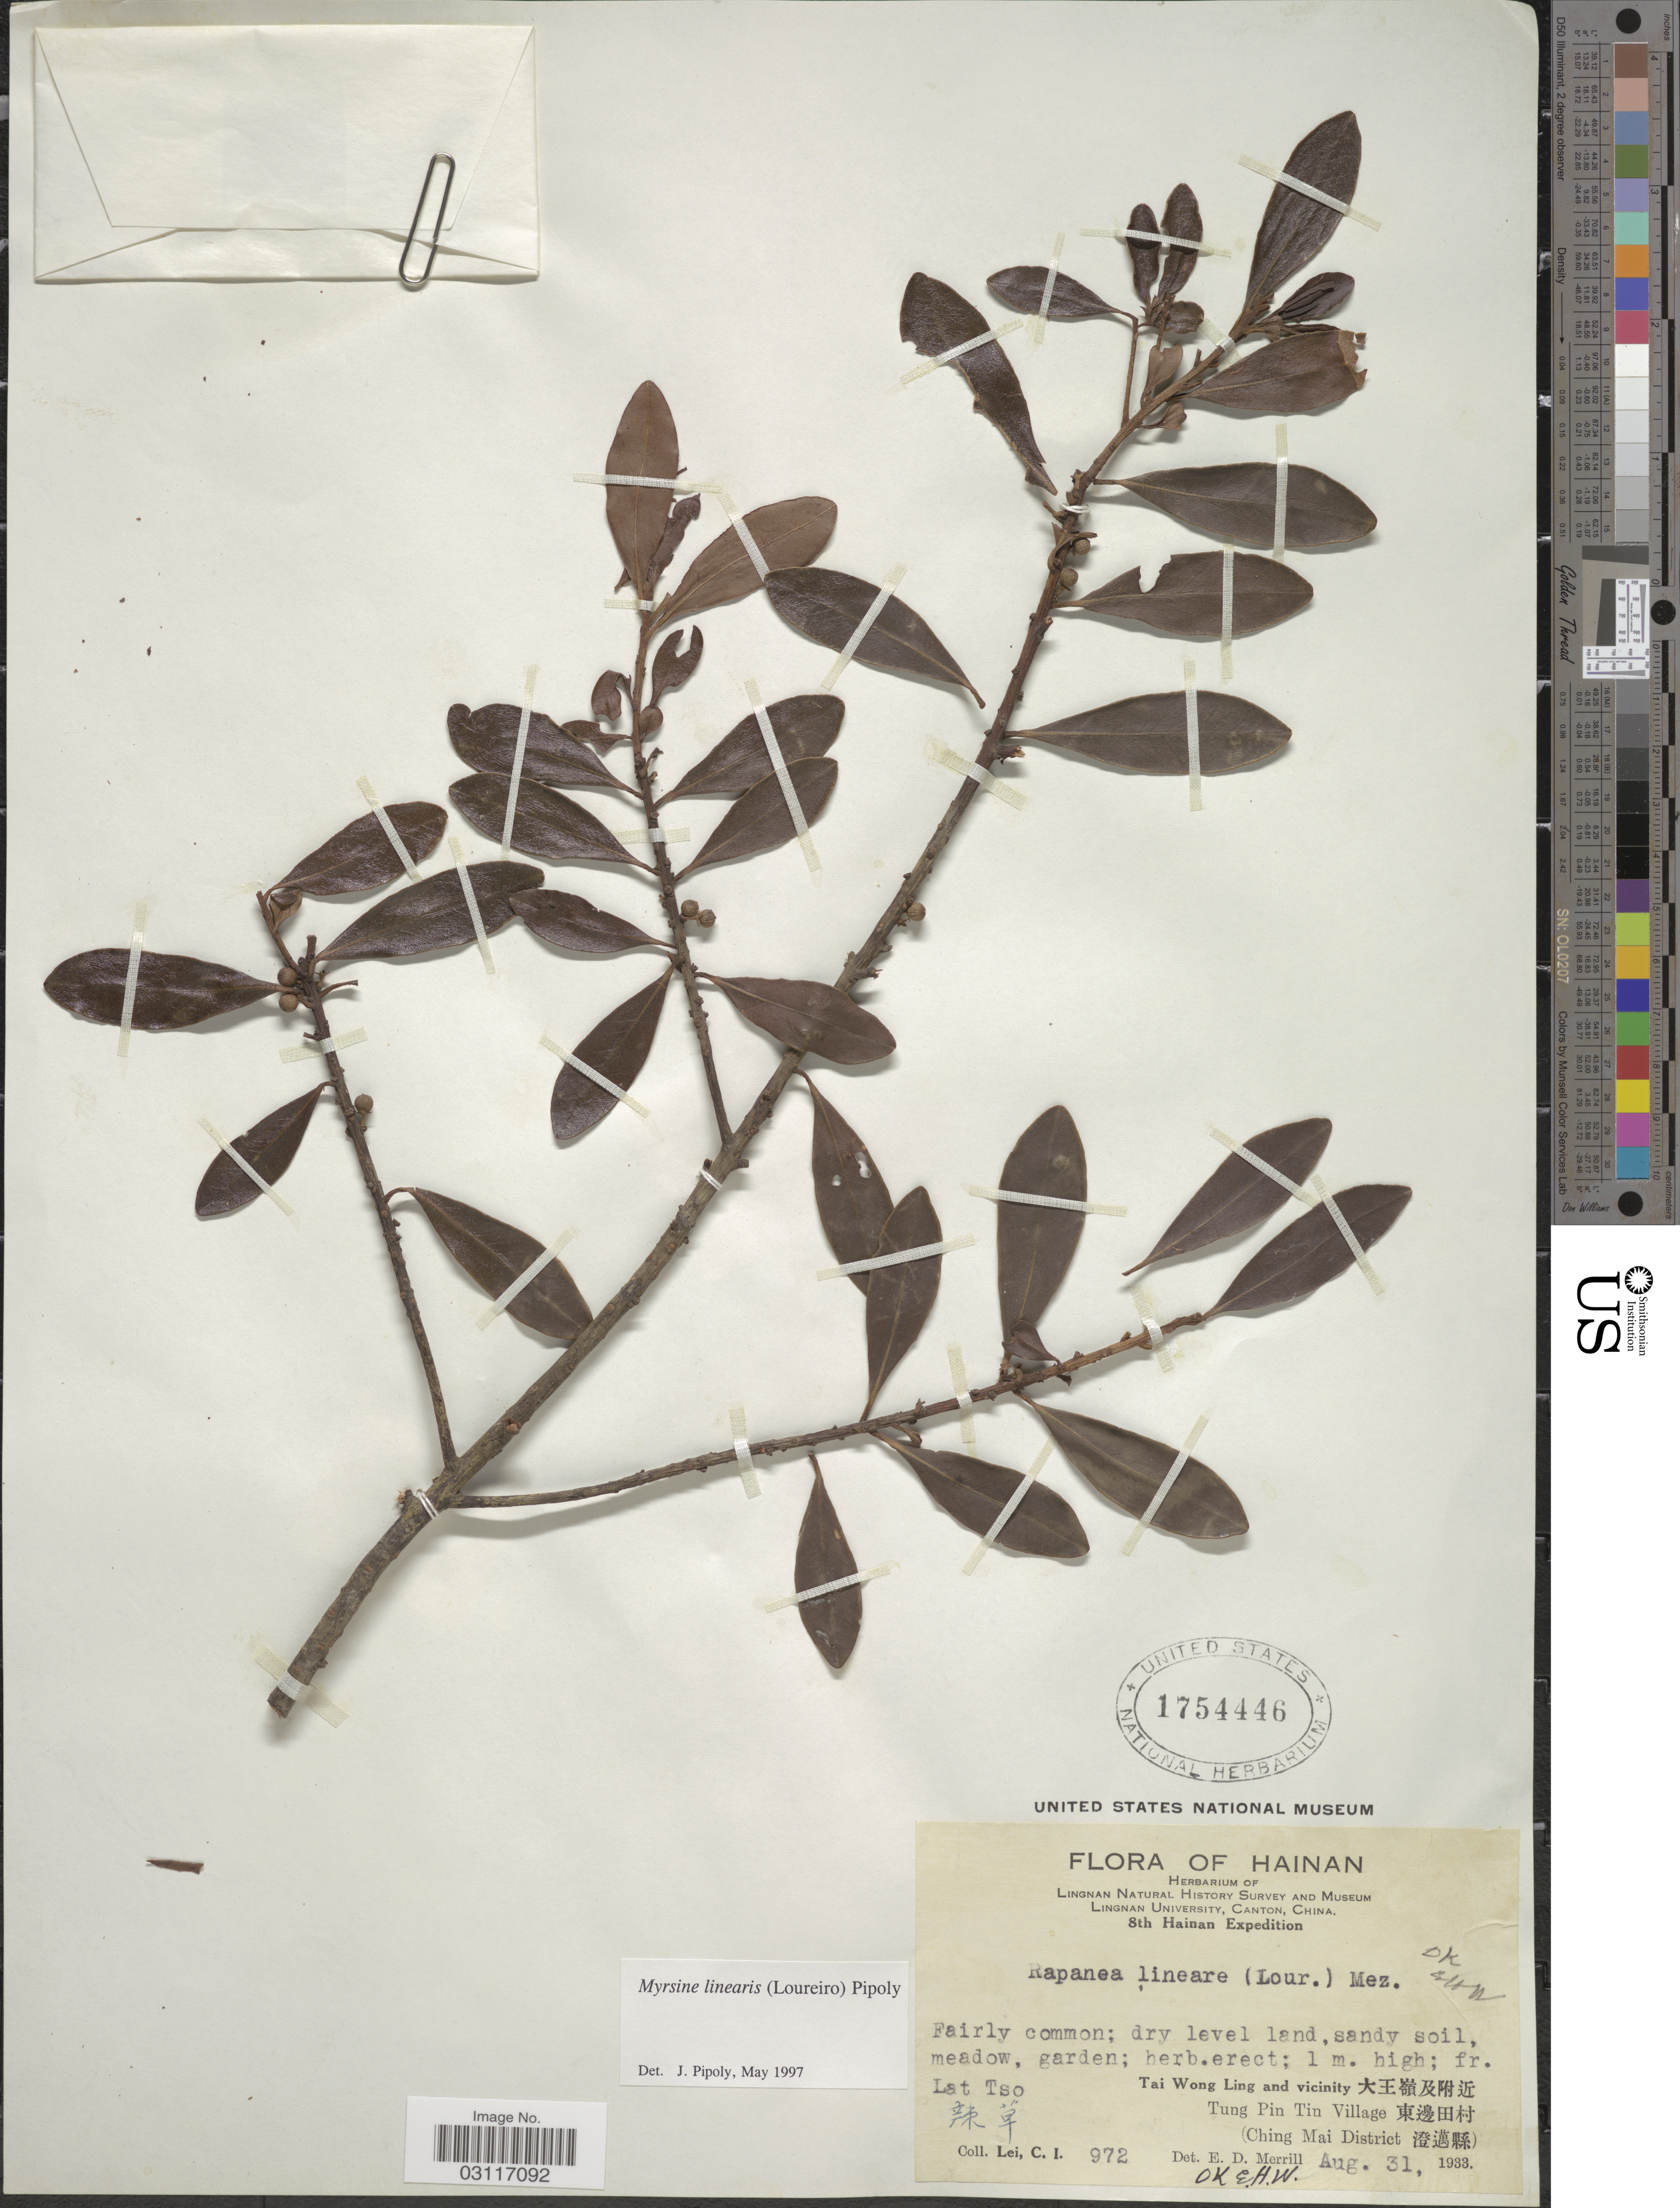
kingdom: Plantae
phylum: Tracheophyta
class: Magnoliopsida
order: Ericales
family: Primulaceae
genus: Myrsine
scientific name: Myrsine linearis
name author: (Lour.) Poir.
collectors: C. I. Lei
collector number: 972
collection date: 1933-08-31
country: China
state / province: Hainan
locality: Lat Tso. Tai Wong Ling and vicinity. Tung Pin Tin Village. (Ching Mai District).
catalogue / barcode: US 1754446